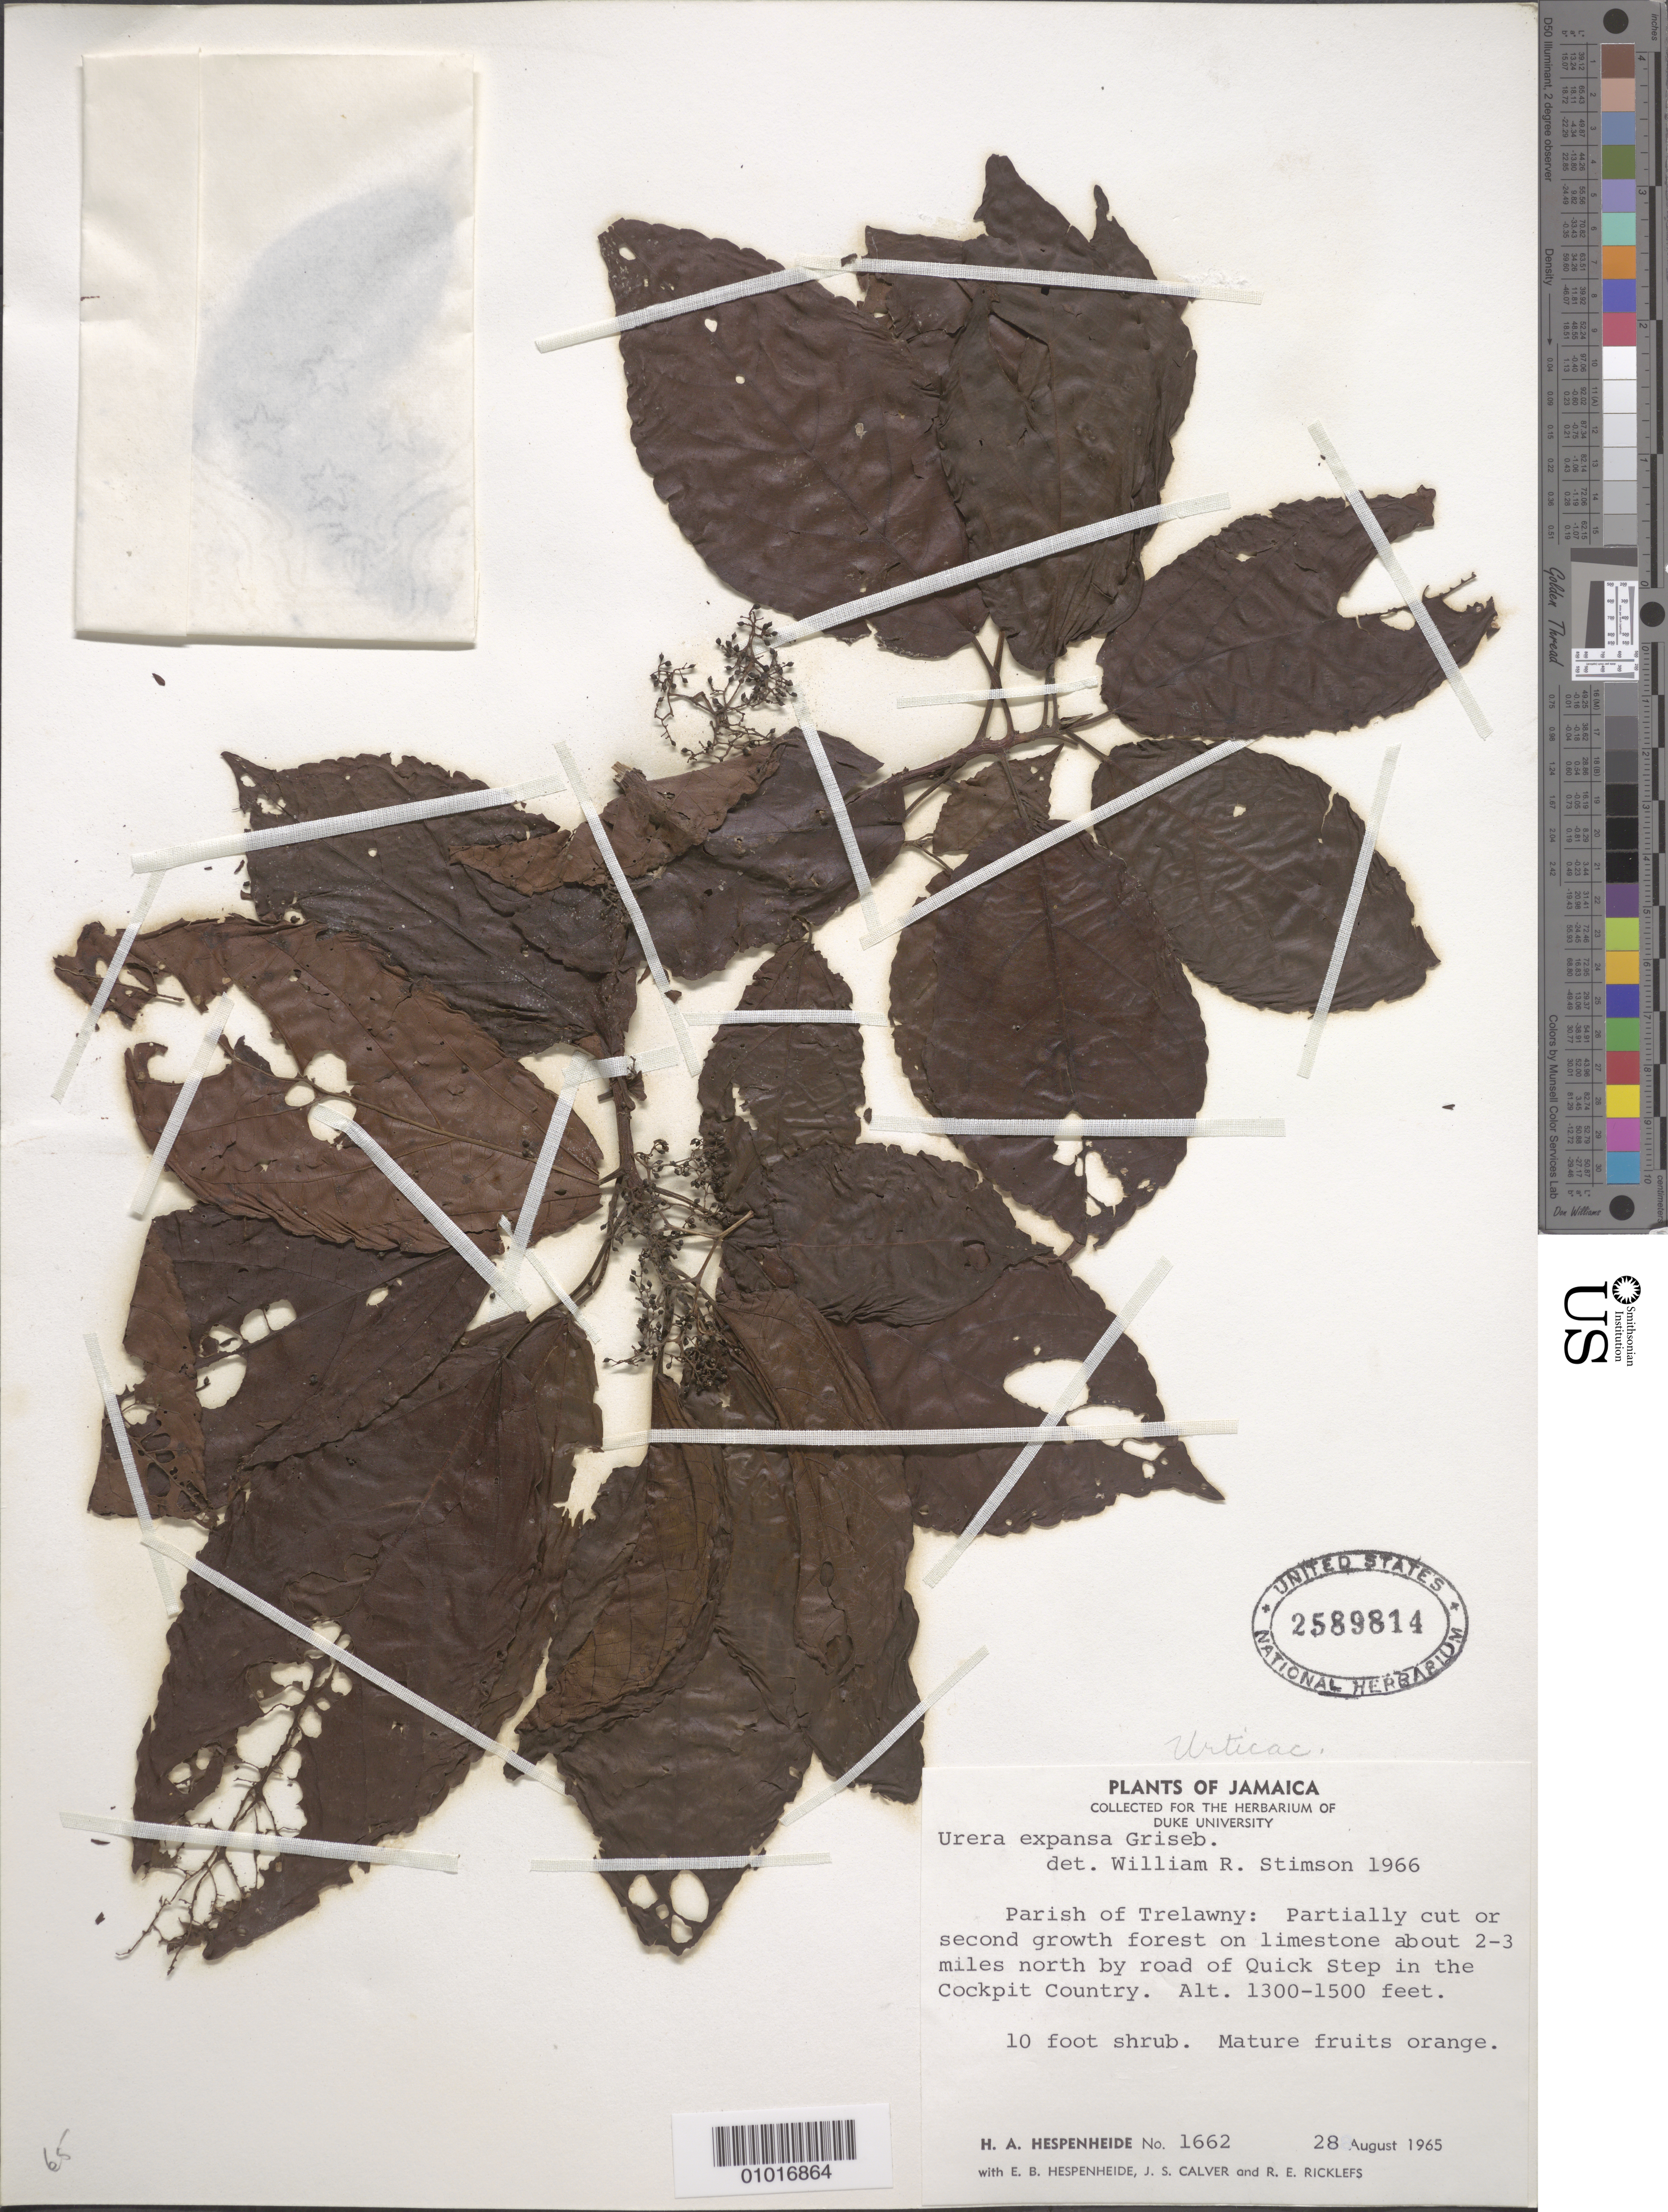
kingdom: Plantae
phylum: Tracheophyta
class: Magnoliopsida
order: Rosales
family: Urticaceae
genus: Urera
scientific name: Urera expansa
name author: (Sw.) Griseb.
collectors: H. A. Hespenheide, E. Hespenheide, J. Calver & R. Ricklefs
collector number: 1662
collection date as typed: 28 Aug 1965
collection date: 1965-08-28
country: Jamaica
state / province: Trelawny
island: Jamaica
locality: Partially cut or second growth forest on limestone about 2-3 miles N by road of Quick Step in the Cockpit Country.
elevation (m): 396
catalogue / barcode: US 2589814